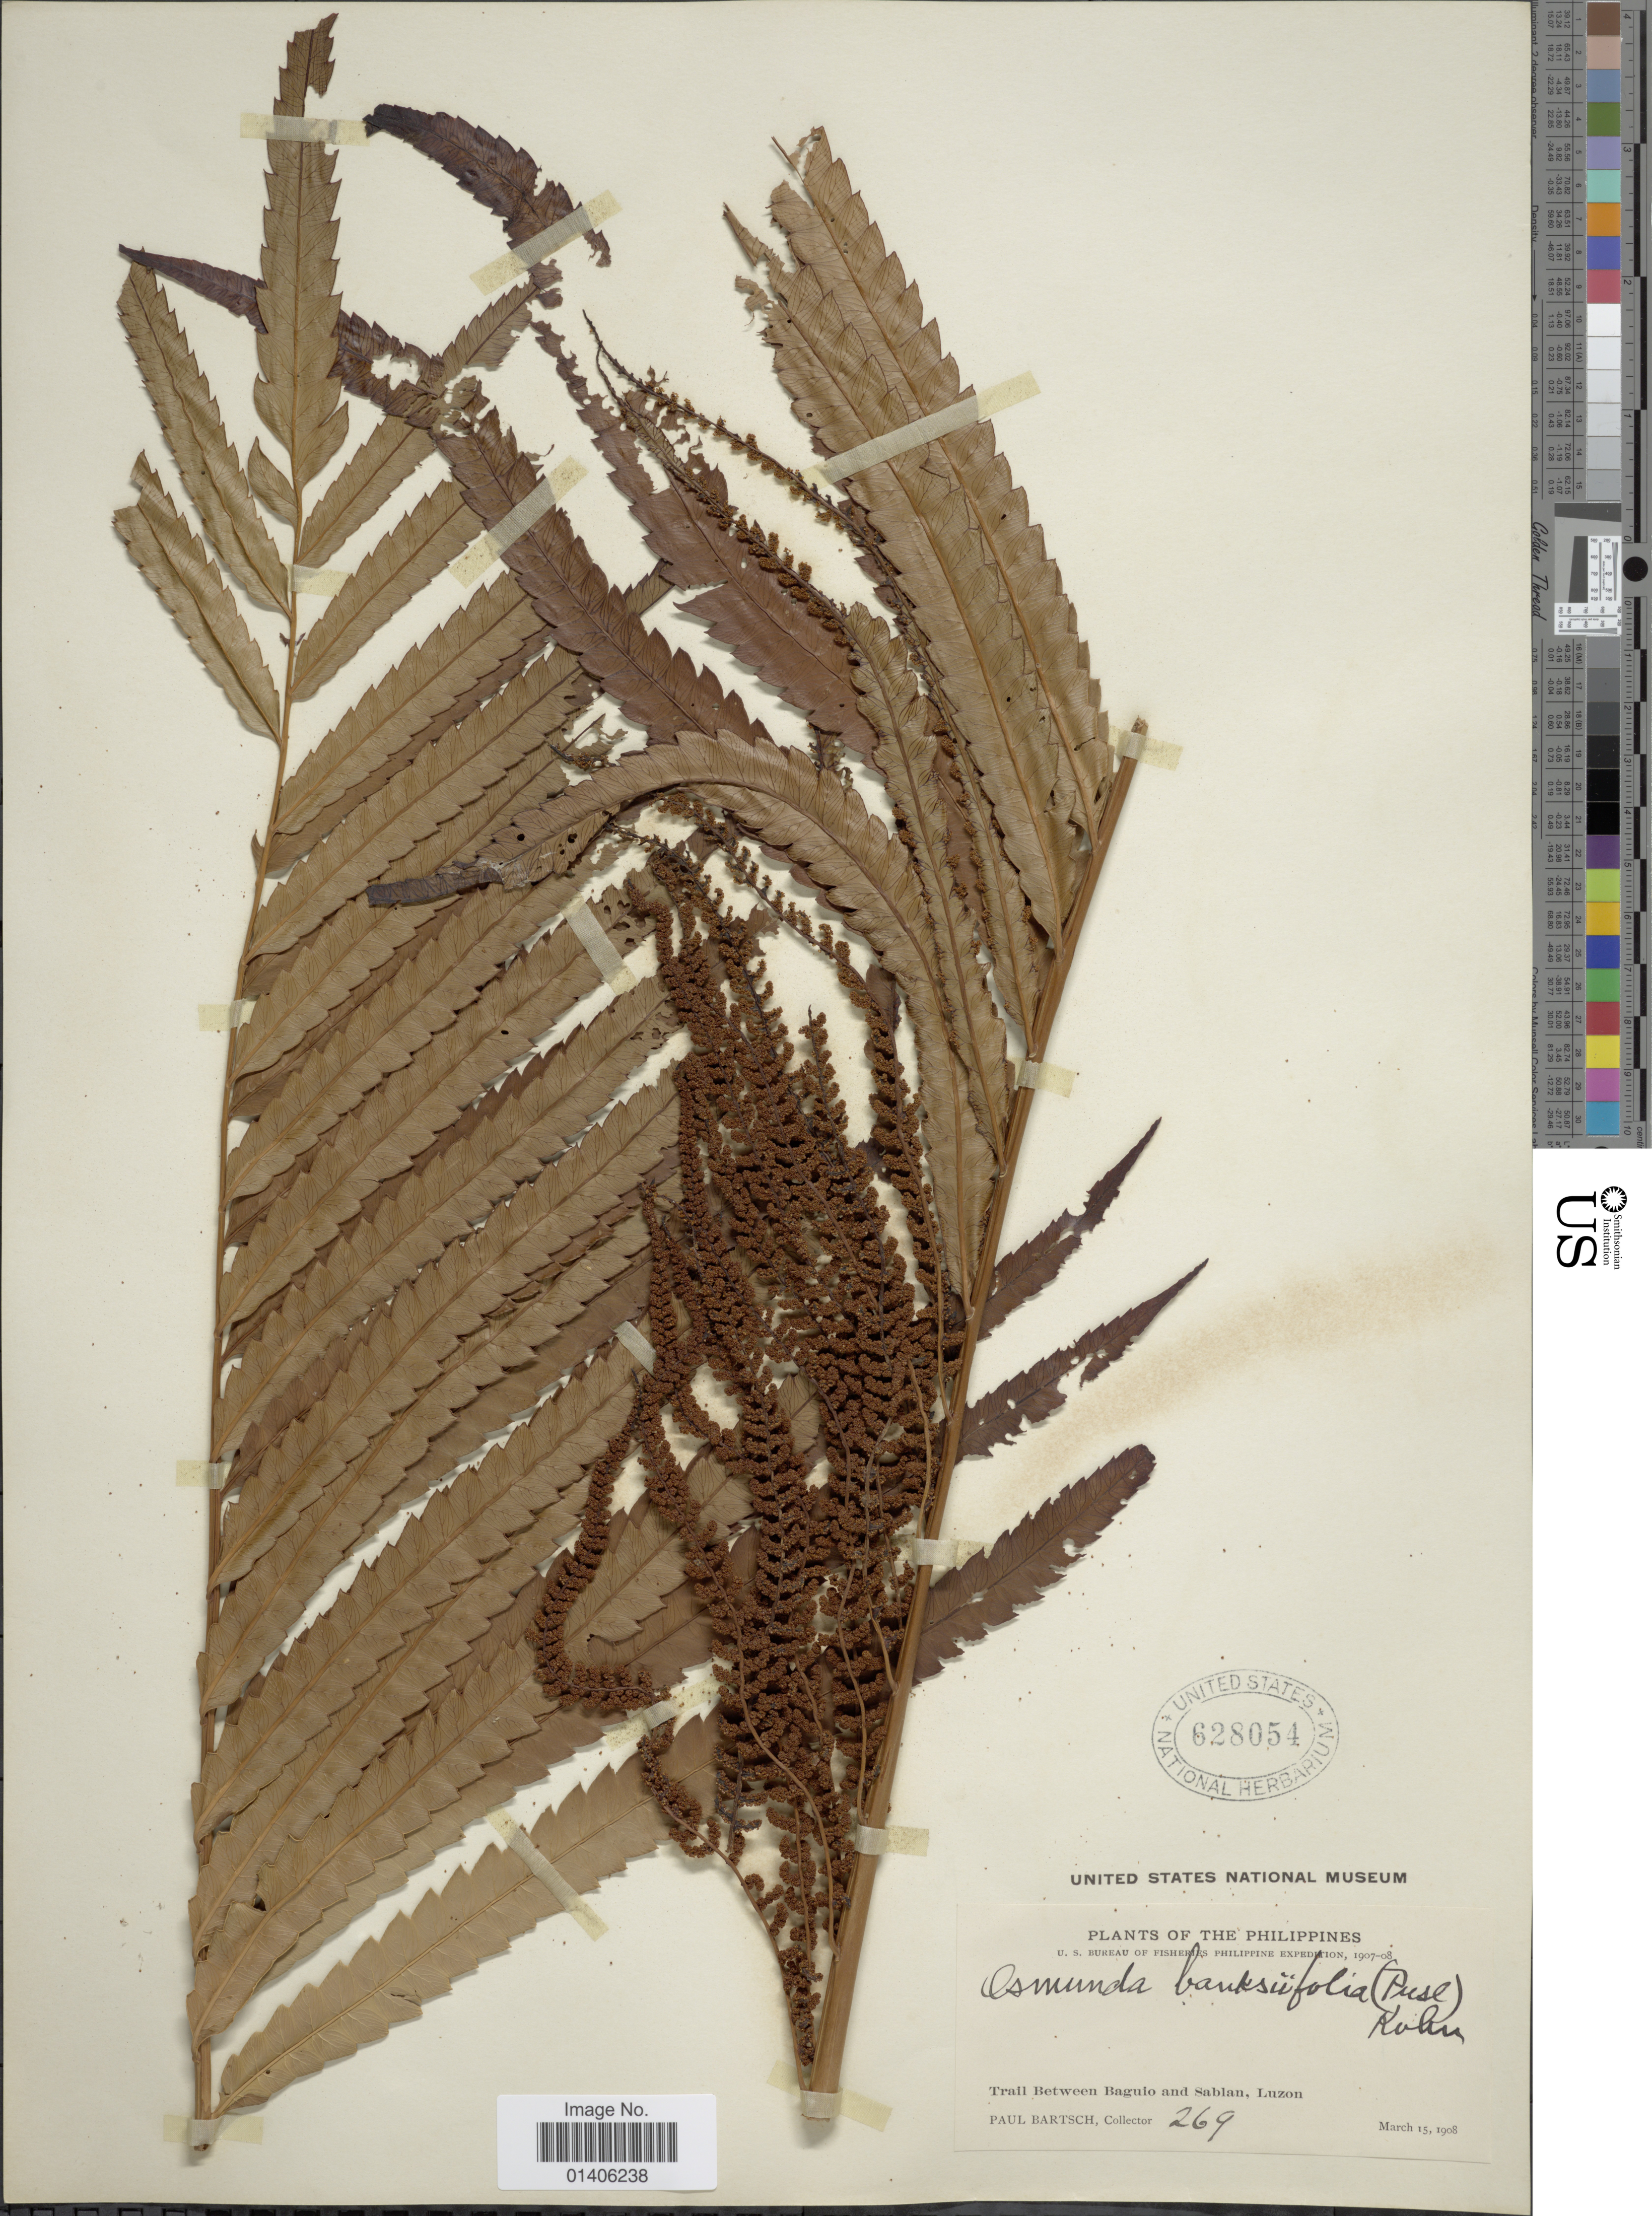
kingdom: Plantae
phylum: Tracheophyta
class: Polypodiopsida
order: Osmundales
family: Osmundaceae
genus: Osmunda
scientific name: Osmunda banksiifolia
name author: (C. Presl) Kuhn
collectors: P. Bartsch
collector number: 269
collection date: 1908-03-15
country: Philippines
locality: Trail between Baguio and Sablan, Luzon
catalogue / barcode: US 628054